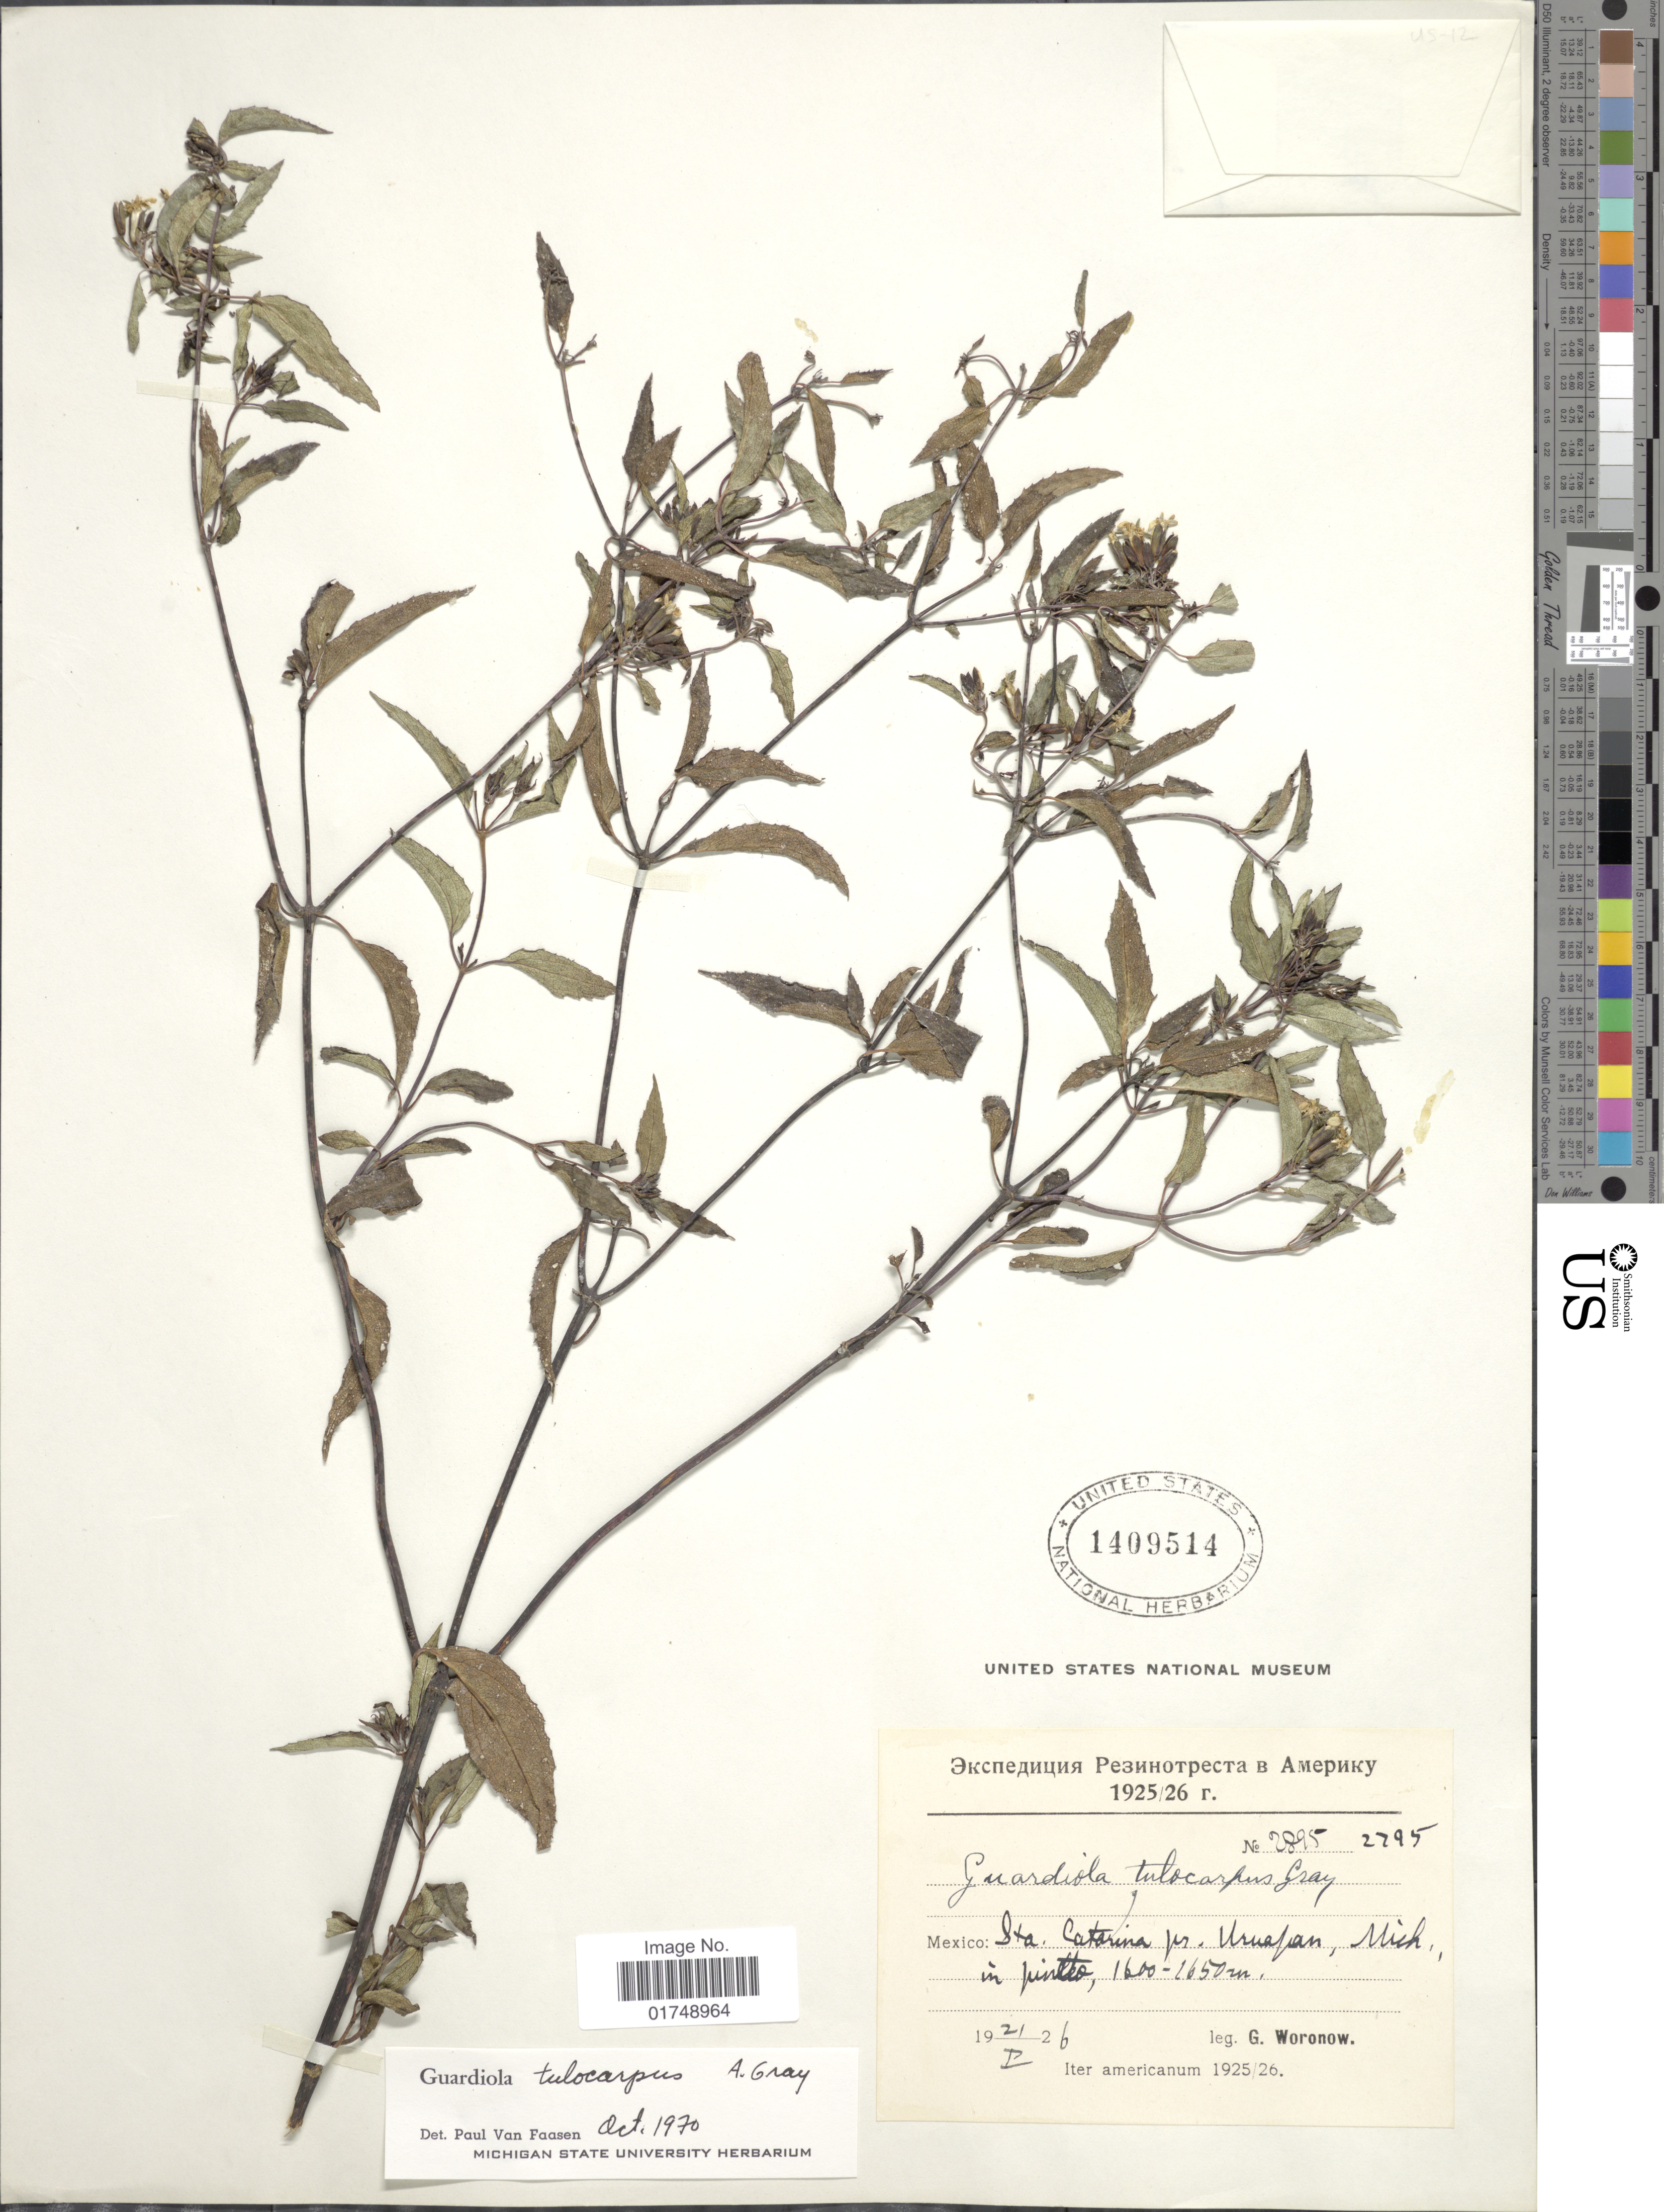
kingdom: Plantae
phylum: Tracheophyta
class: Magnoliopsida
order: Asterales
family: Asteraceae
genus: Guardiola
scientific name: Guardiola tulocarpus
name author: A. Gray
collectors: G. Woronow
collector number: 2295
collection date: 1926-01-21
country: Mexico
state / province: Michoacán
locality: Sta. Catarina pr. Uruapan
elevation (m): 1600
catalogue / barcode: US 1409514